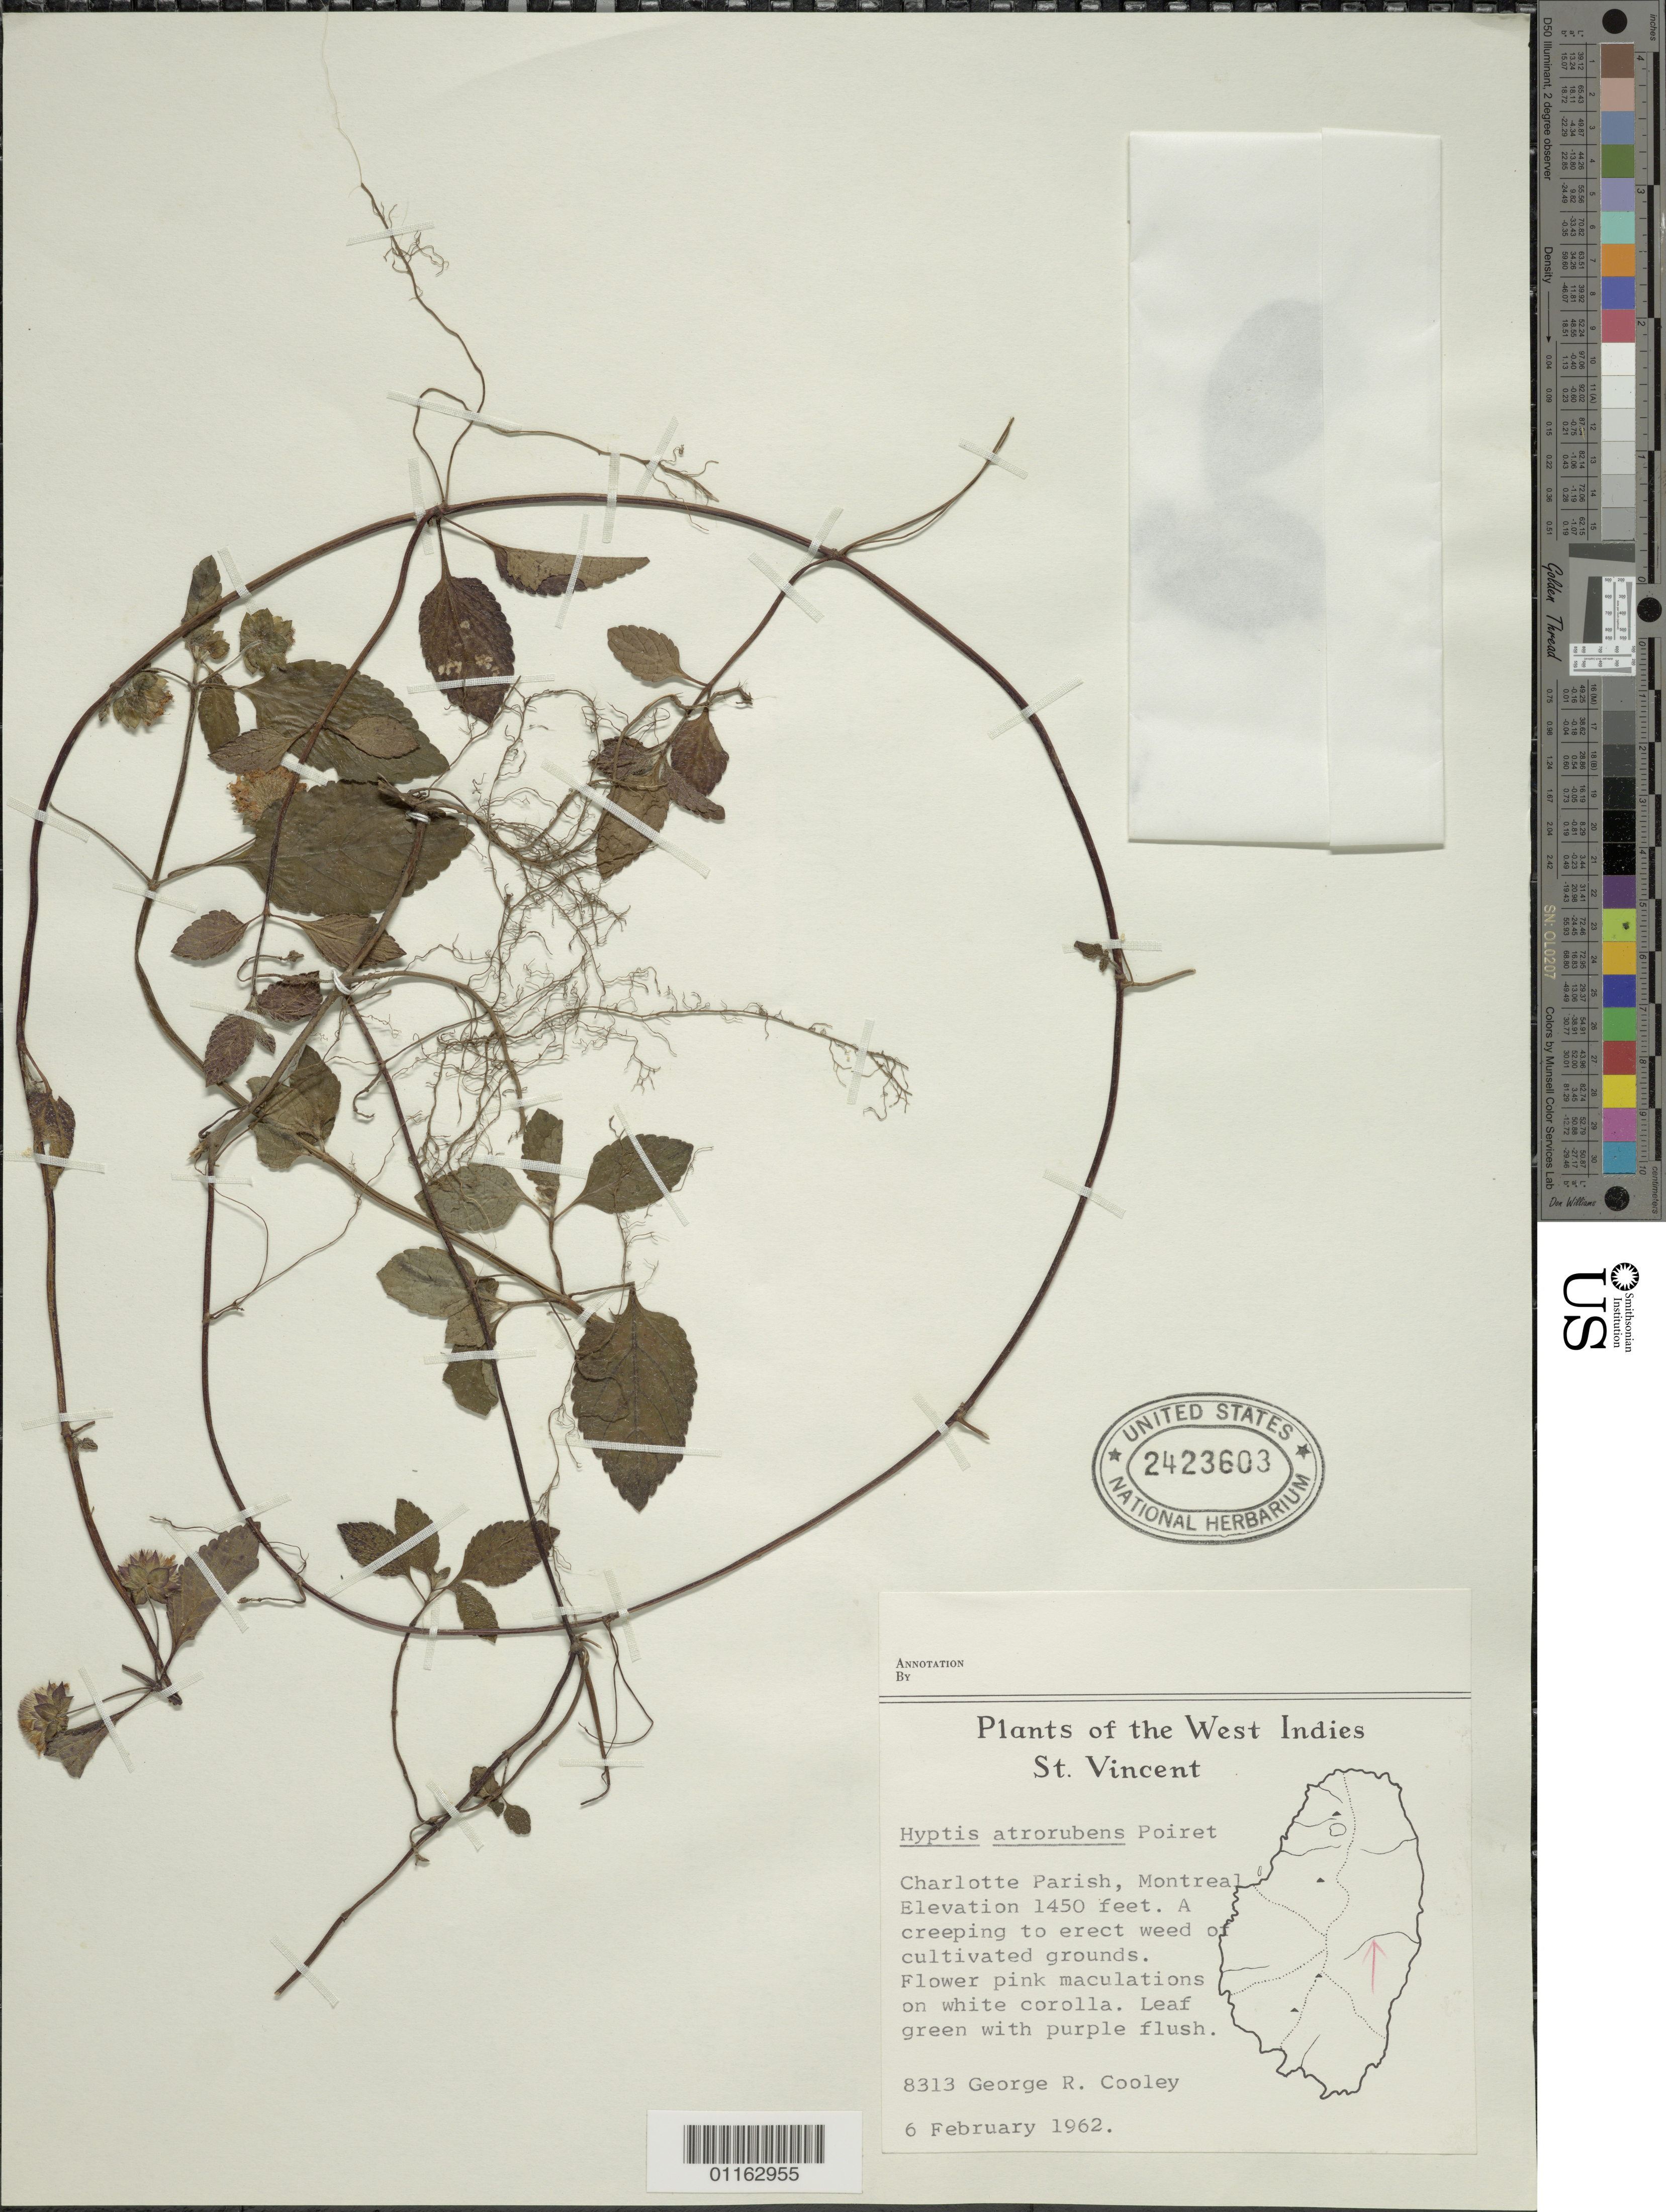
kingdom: Plantae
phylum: Tracheophyta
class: Magnoliopsida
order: Lamiales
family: Lamiaceae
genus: Hyptis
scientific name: Hyptis atrorubens var. atrorubens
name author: Poit.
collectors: G. R. Cooley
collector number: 8313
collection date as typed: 06 Feb 1962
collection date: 1962-02-06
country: St. Vincent - Grenadines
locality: Charlotte Parish, Montreal.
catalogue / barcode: US 2423603